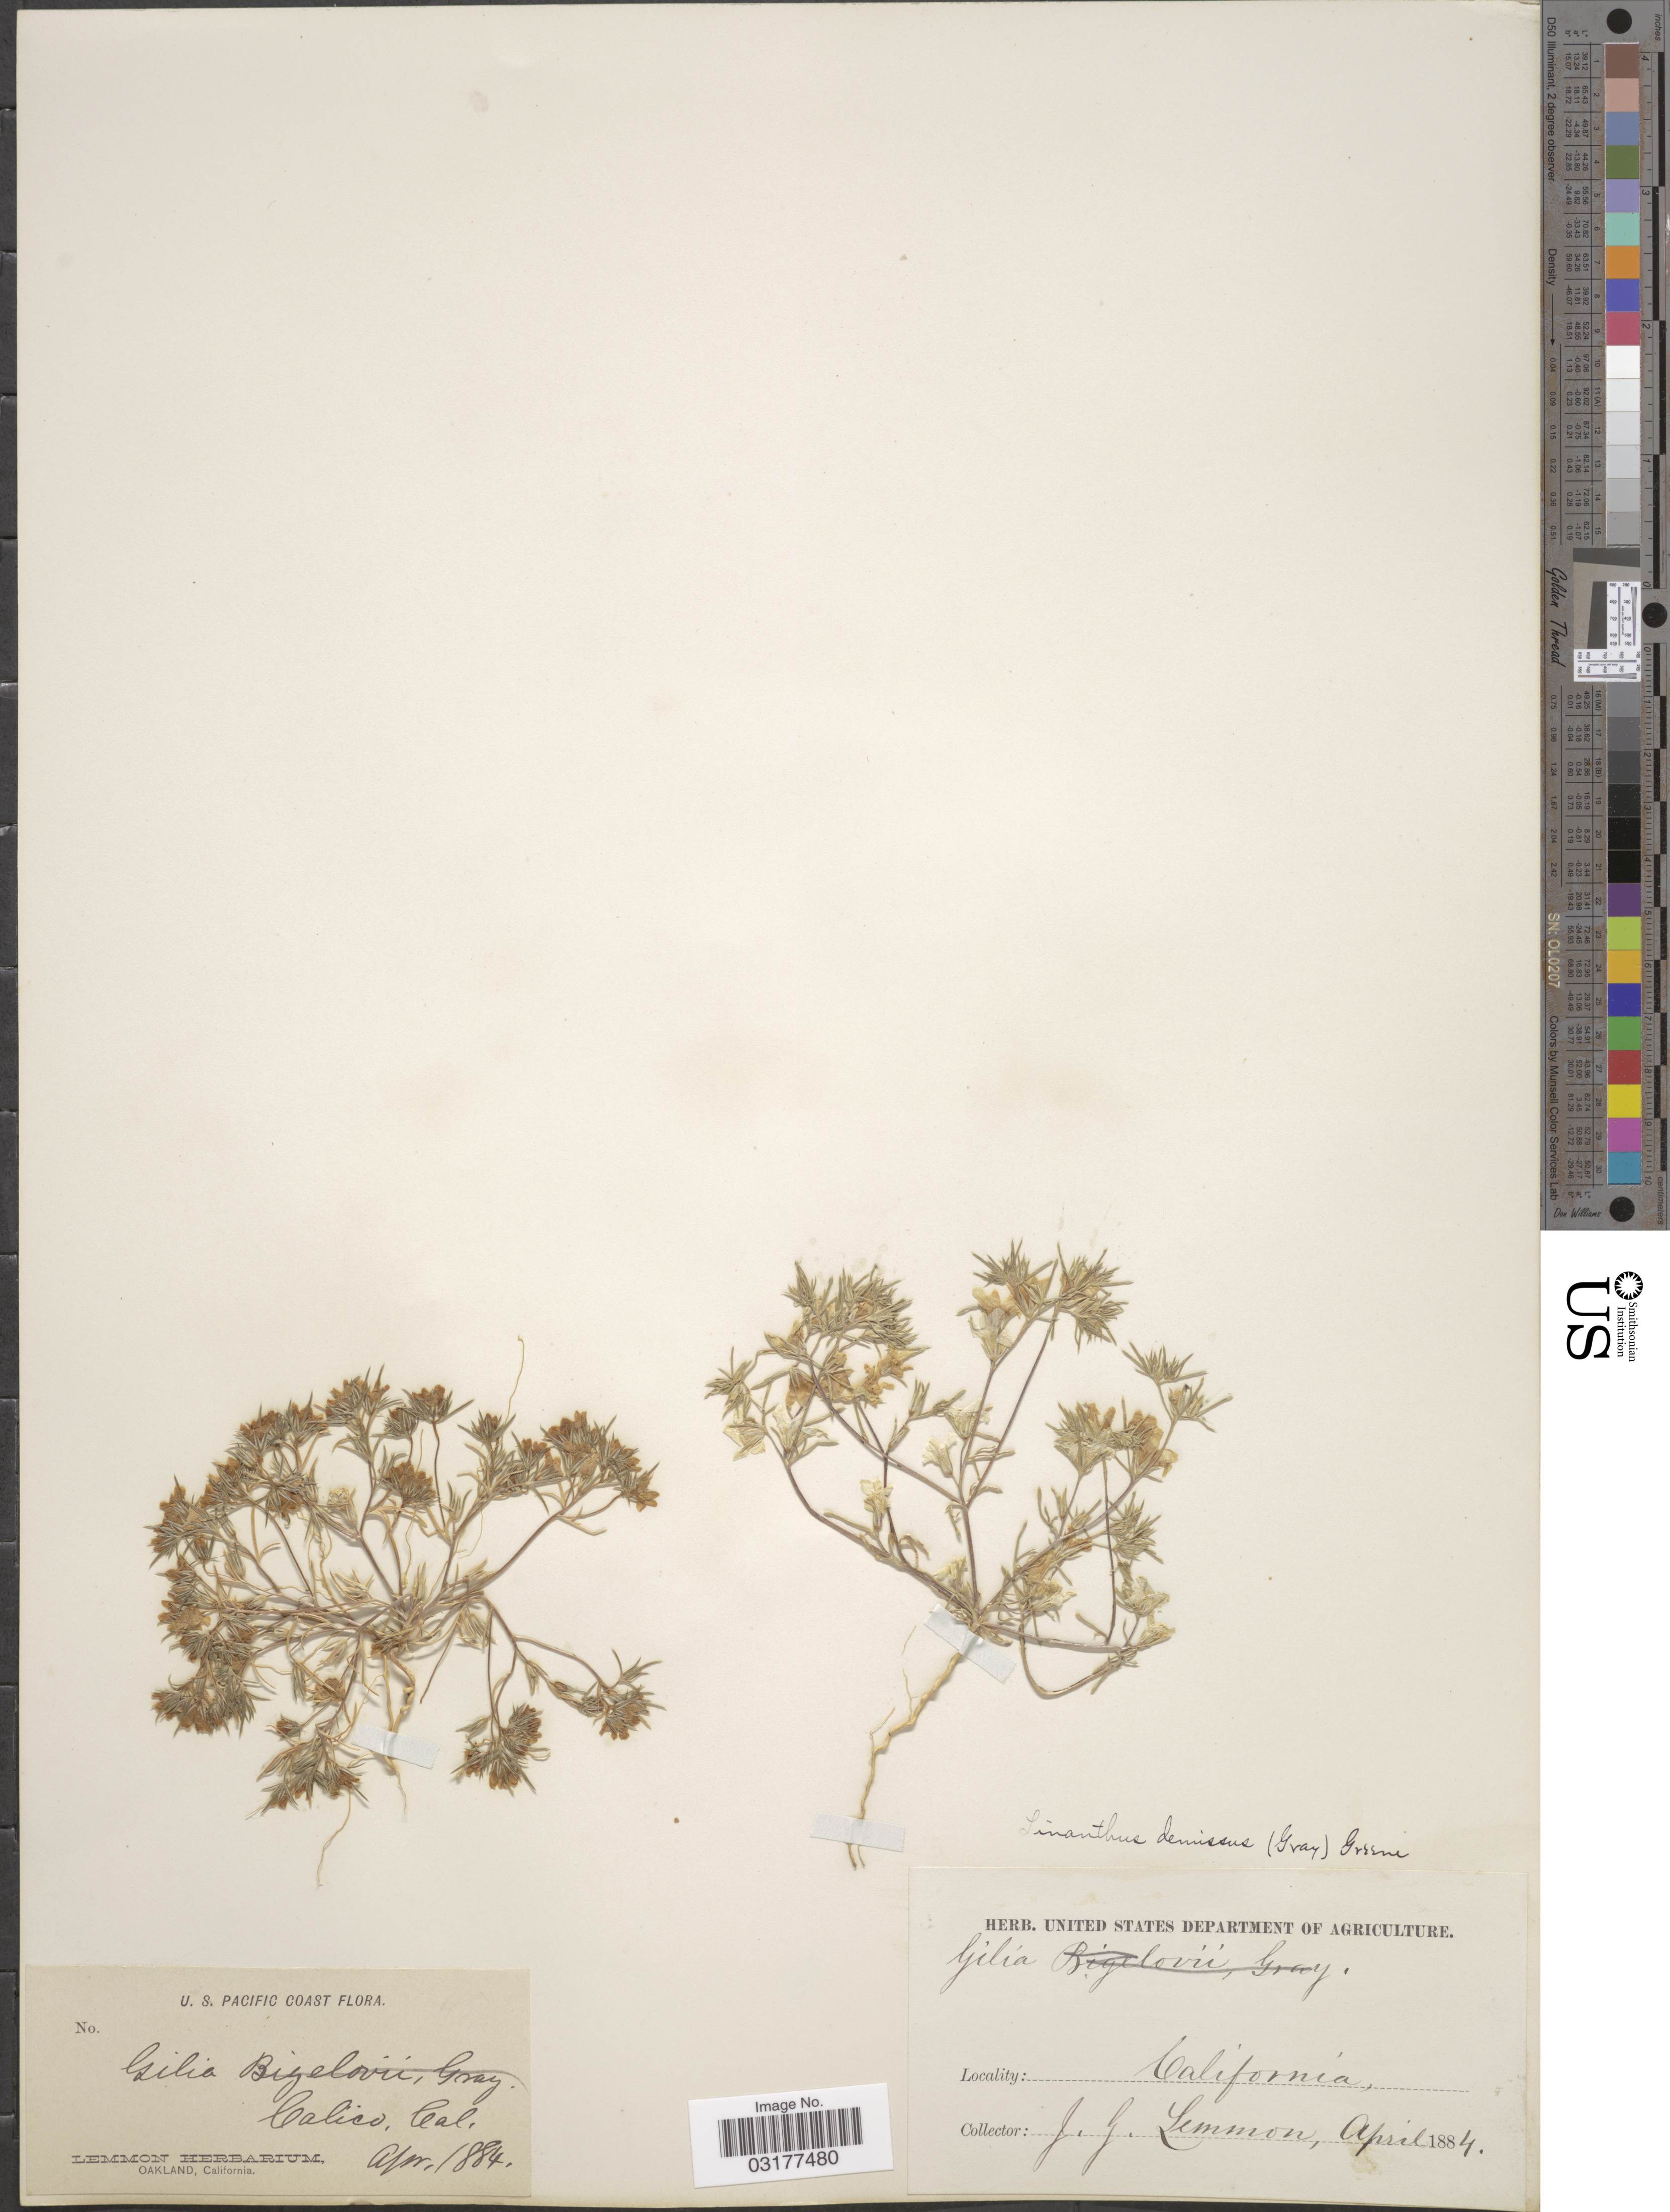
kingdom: Plantae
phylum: Tracheophyta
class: Magnoliopsida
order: Ericales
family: Polemoniaceae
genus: Linanthus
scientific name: Linanthus demissus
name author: (A. Gray) Greene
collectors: ex herb. Lemmon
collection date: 1884-04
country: United States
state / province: California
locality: U.S. Pacific Coast. Calico, Cal.